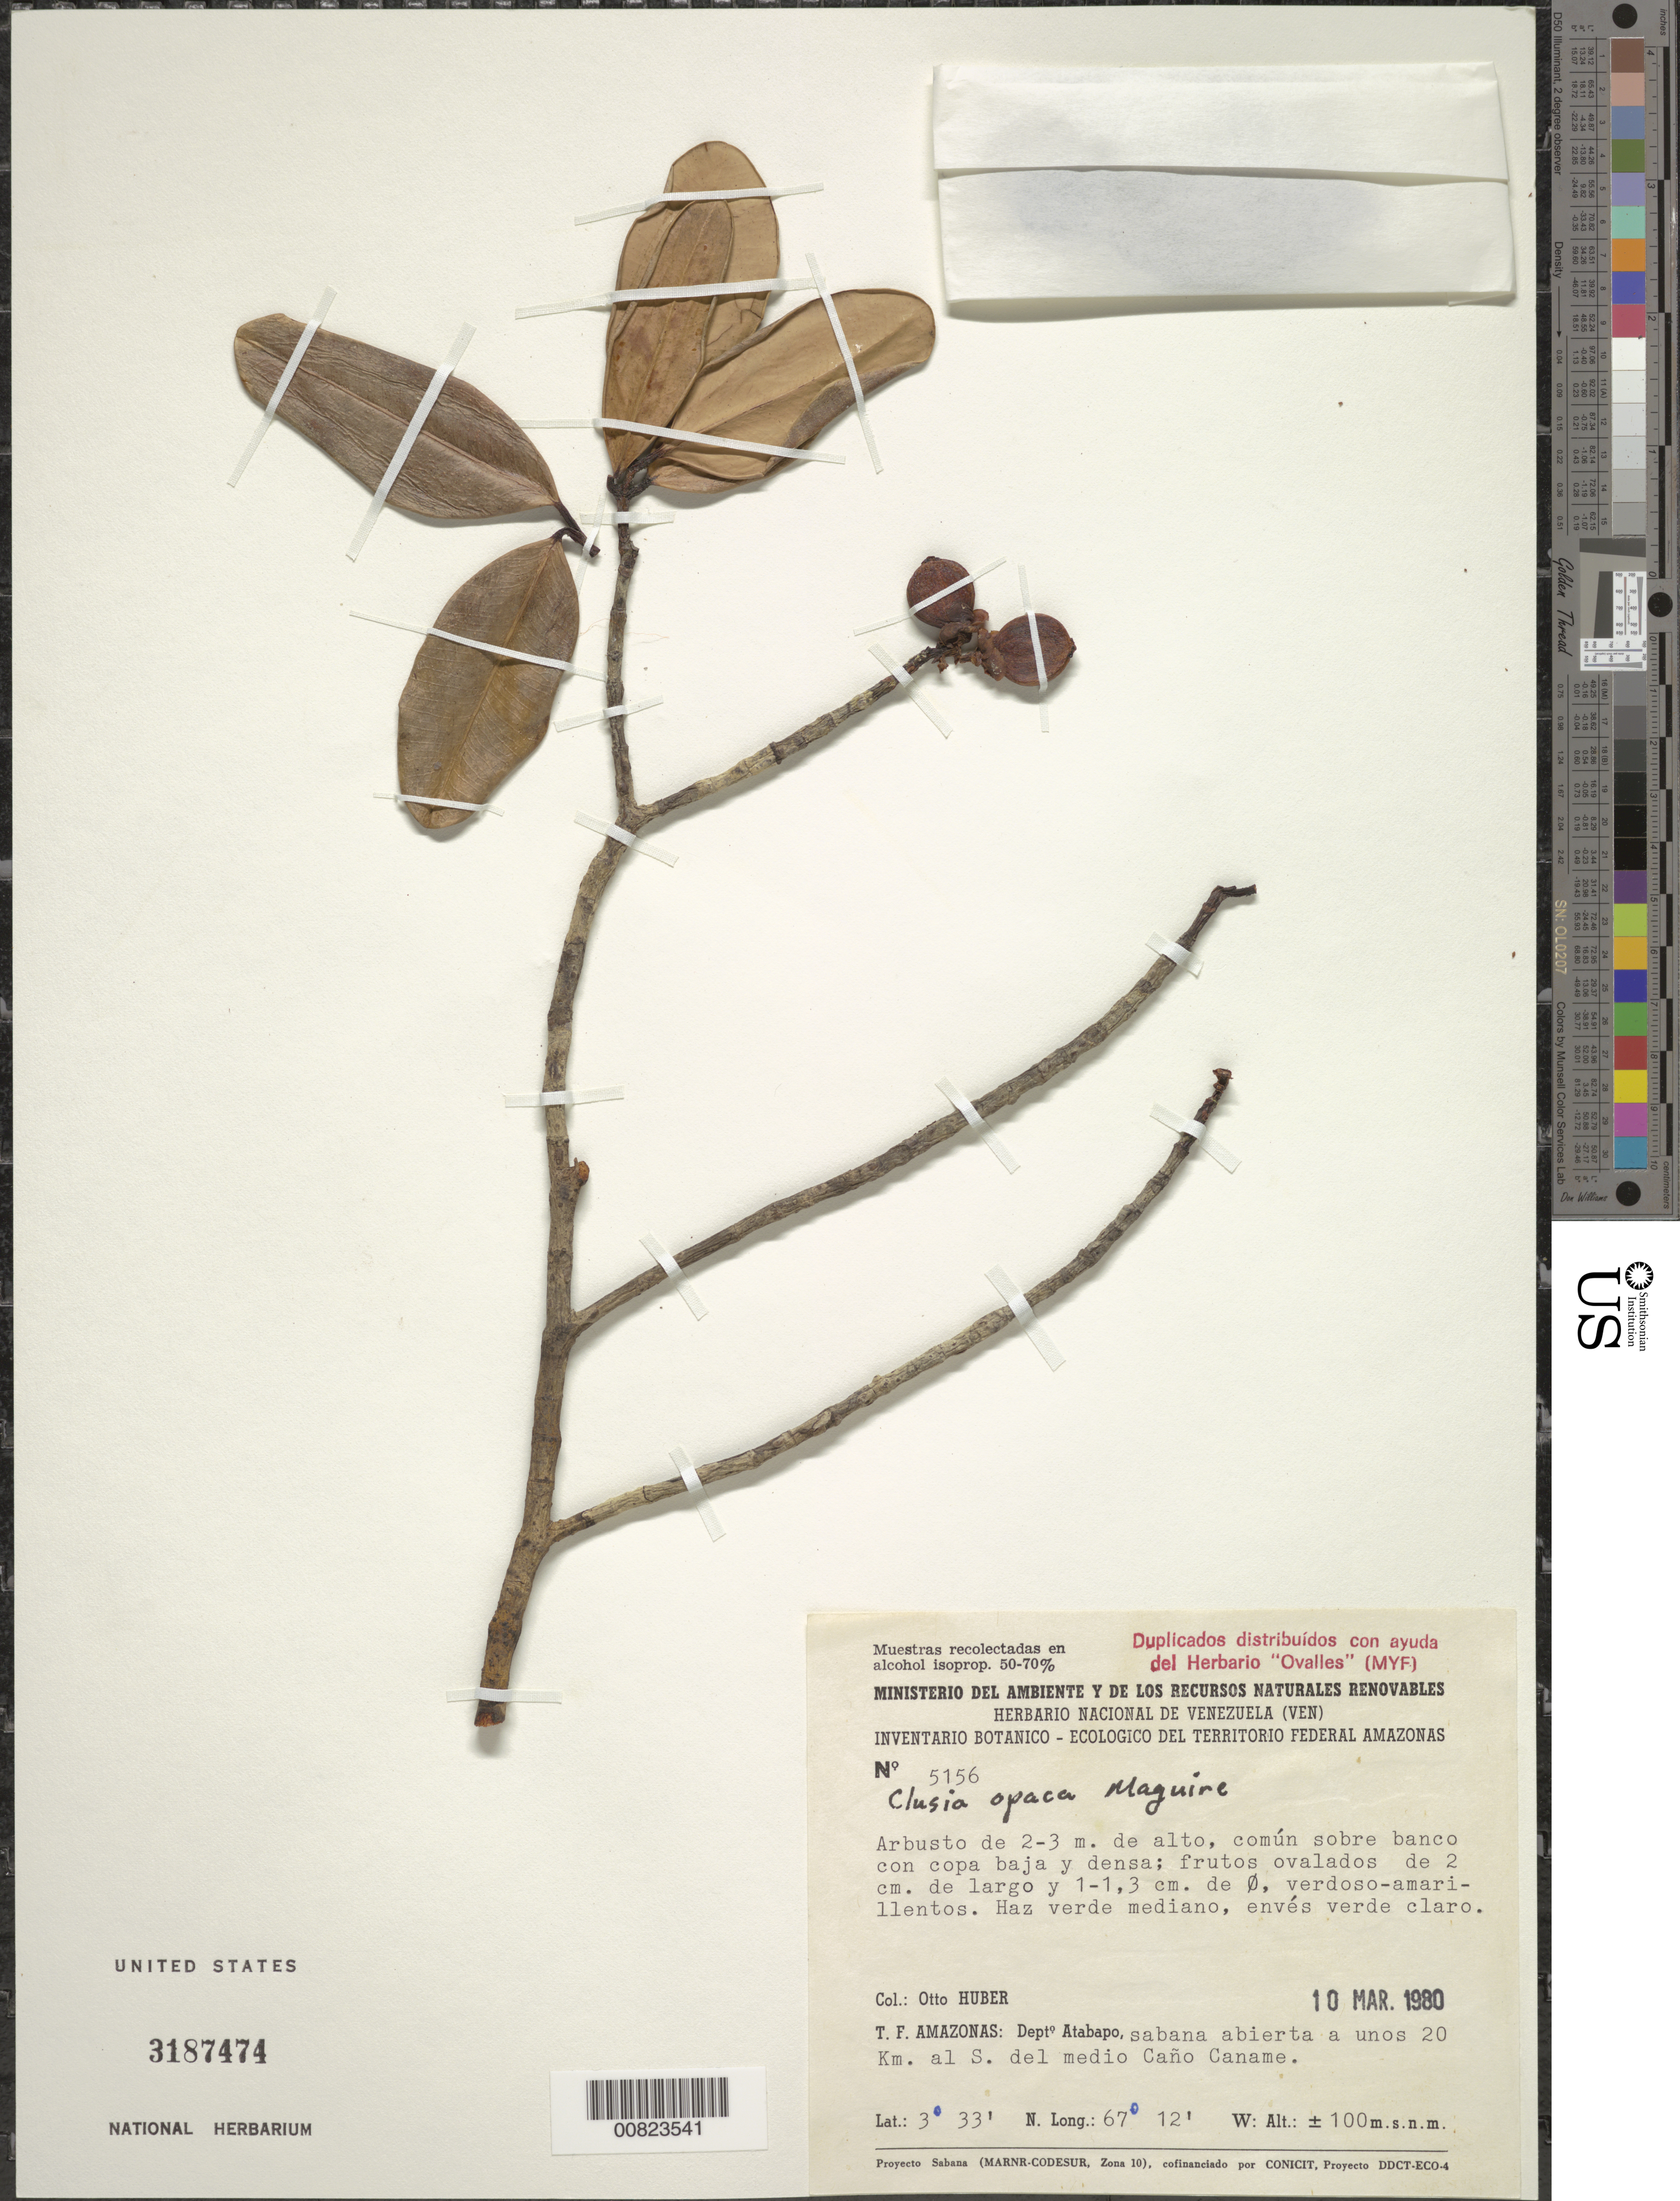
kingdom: Plantae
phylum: Tracheophyta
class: Magnoliopsida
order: Malpighiales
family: Clusiaceae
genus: Clusia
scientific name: Clusia opaca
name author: Maguire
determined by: Pipoly, J. J., III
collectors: O. Huber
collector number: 5156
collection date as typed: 10-Mar-80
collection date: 1980-03-10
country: Venezuela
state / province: Amazonas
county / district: Atabapo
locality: Medio Caño Caname, 20 km al S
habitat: Sabana abierta, sobre banco con copa baja y densa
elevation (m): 100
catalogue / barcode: US 3187474